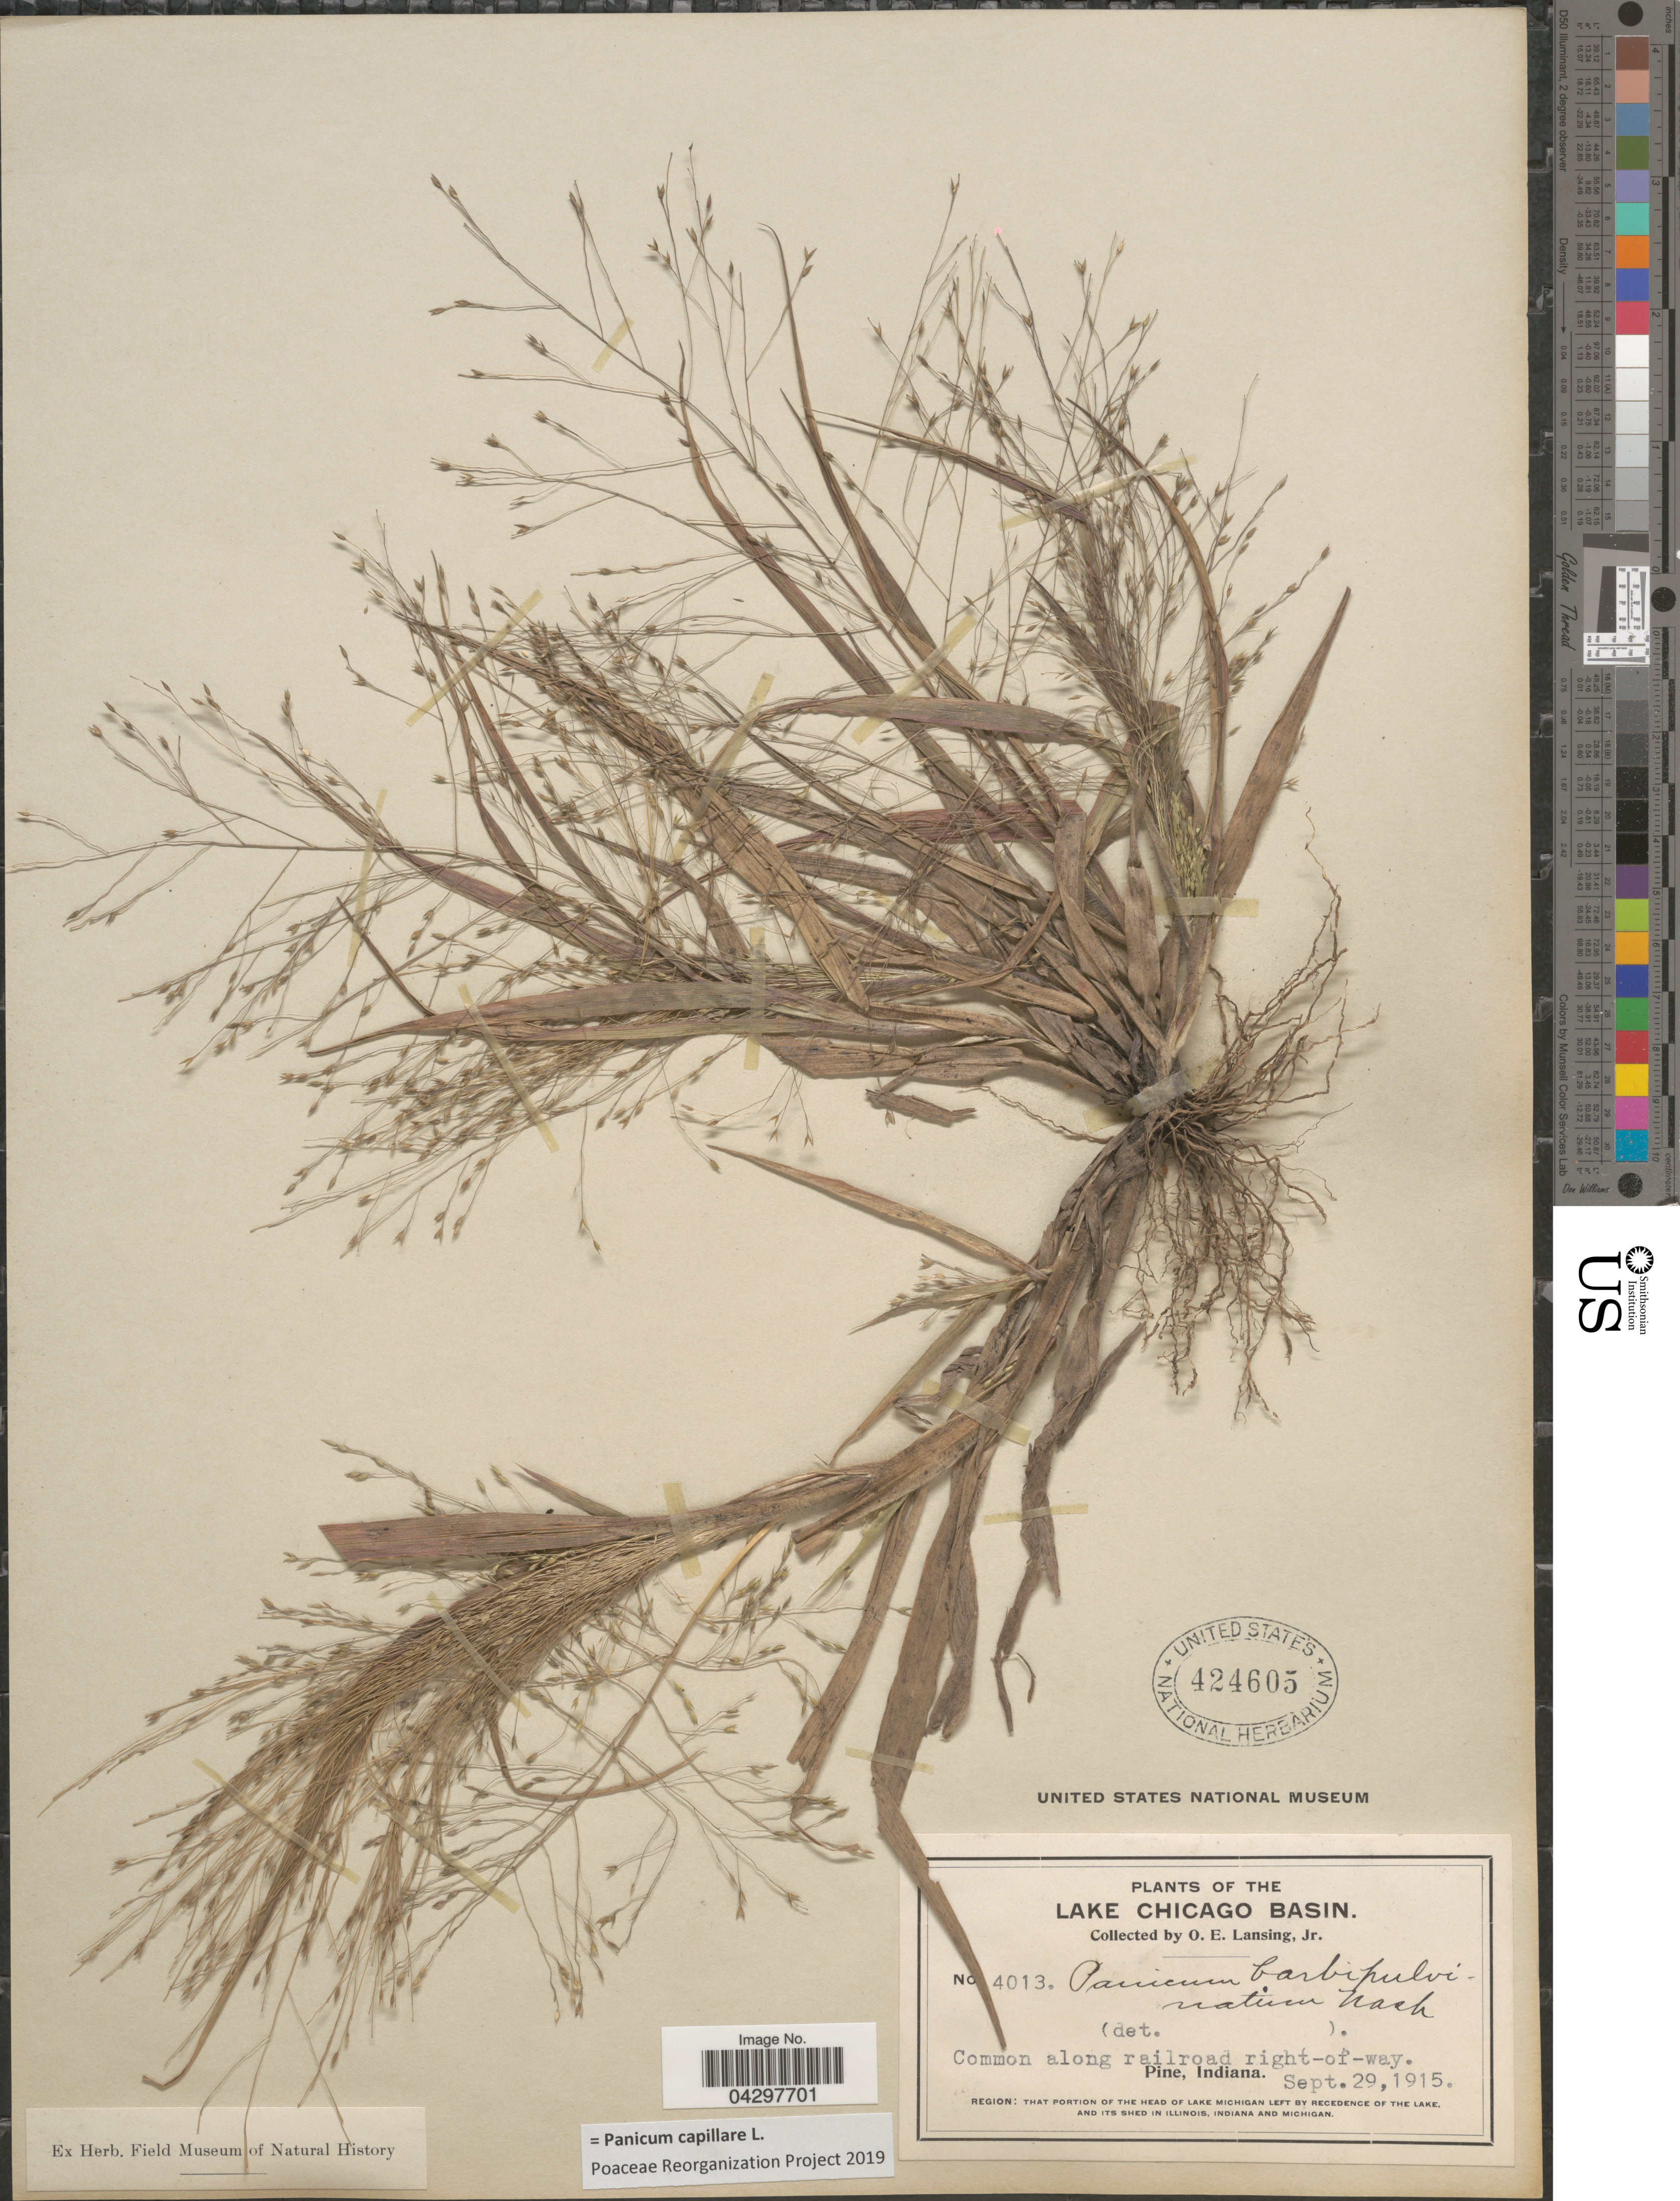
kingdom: Plantae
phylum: Tracheophyta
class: Liliopsida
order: Poales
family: Poaceae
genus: Panicum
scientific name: Panicum capillare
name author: L.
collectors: O. Lansing Jr.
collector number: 4013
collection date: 1915-09-29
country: United States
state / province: Indiana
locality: The Lake Chigaco Basin. Common along railroad right-of way. Pine. Region: That Portion Of The Head Of Lake Michigan Left By Recedence Of The Lake, And Its Shed In Illinois, Indiana And Michigan.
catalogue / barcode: US 424605